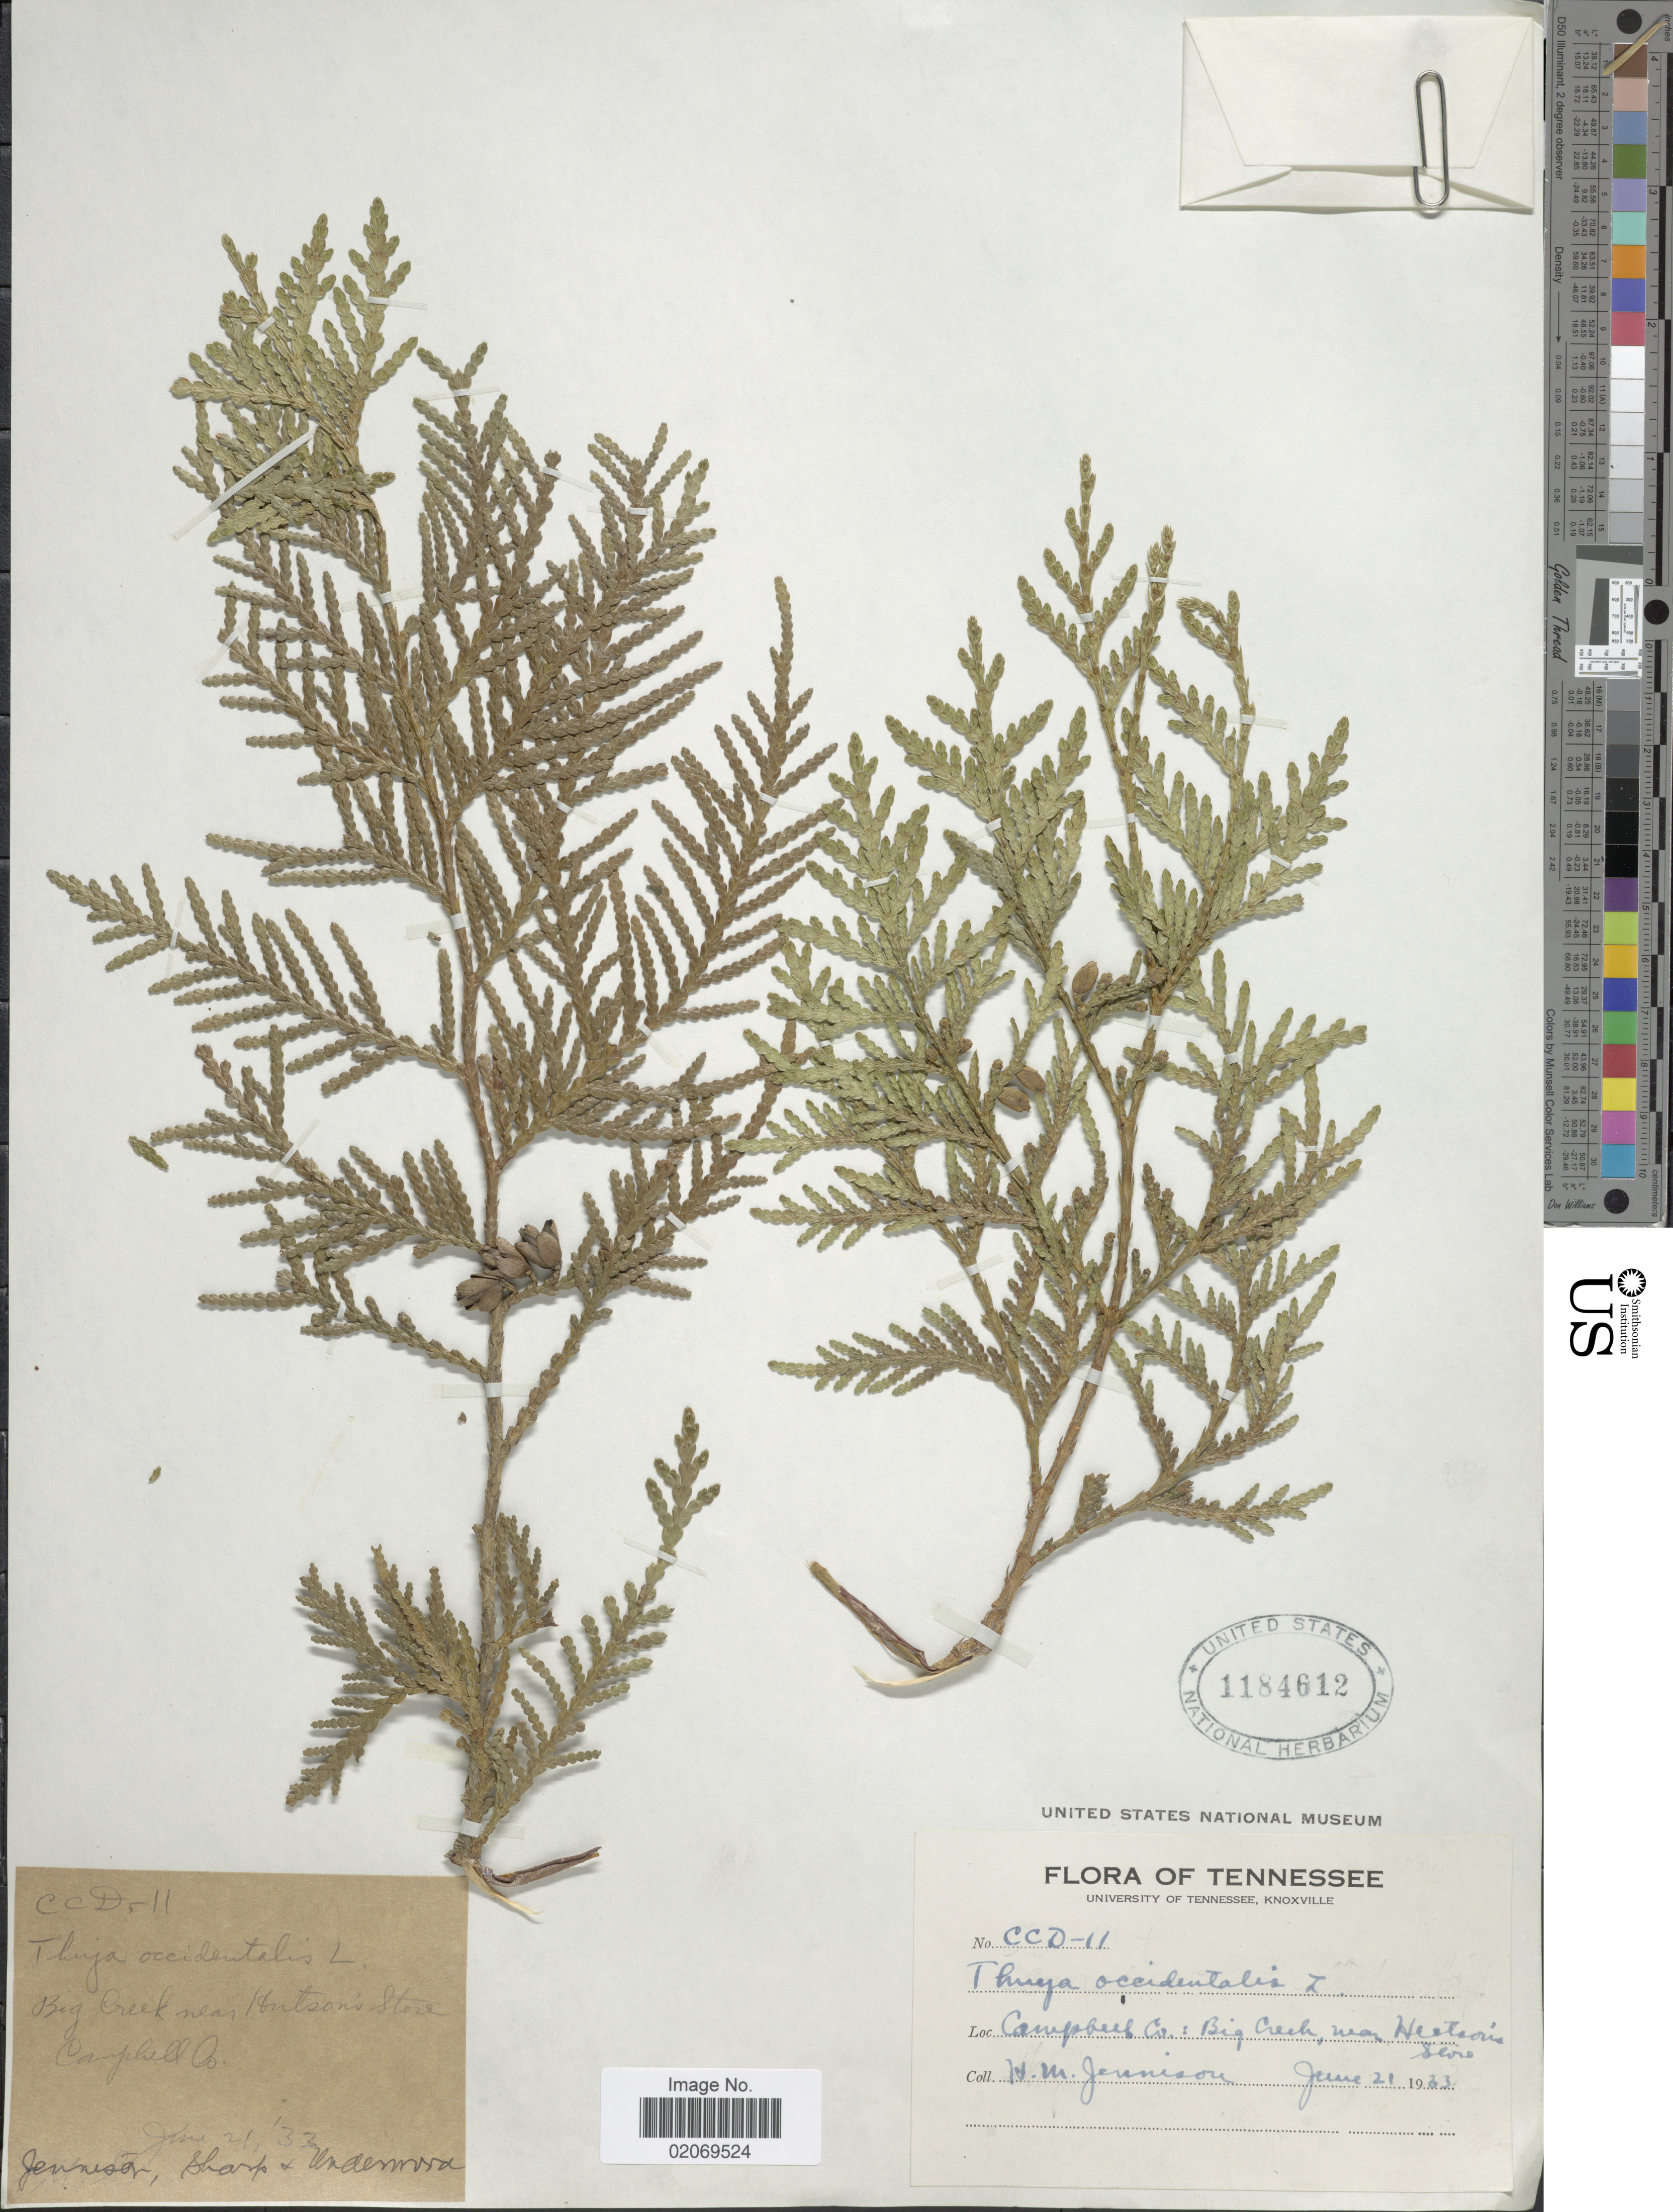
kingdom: Plantae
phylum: Tracheophyta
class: Pinopsida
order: Pinales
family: Cupressaceae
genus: Thuja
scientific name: Thuja occidentalis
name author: L.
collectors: H. Jennison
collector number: CCD-11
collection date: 1933-06-21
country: United States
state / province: Tennessee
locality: Campbell Co: Big Creek, near Hutson's Store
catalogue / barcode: US 1184612